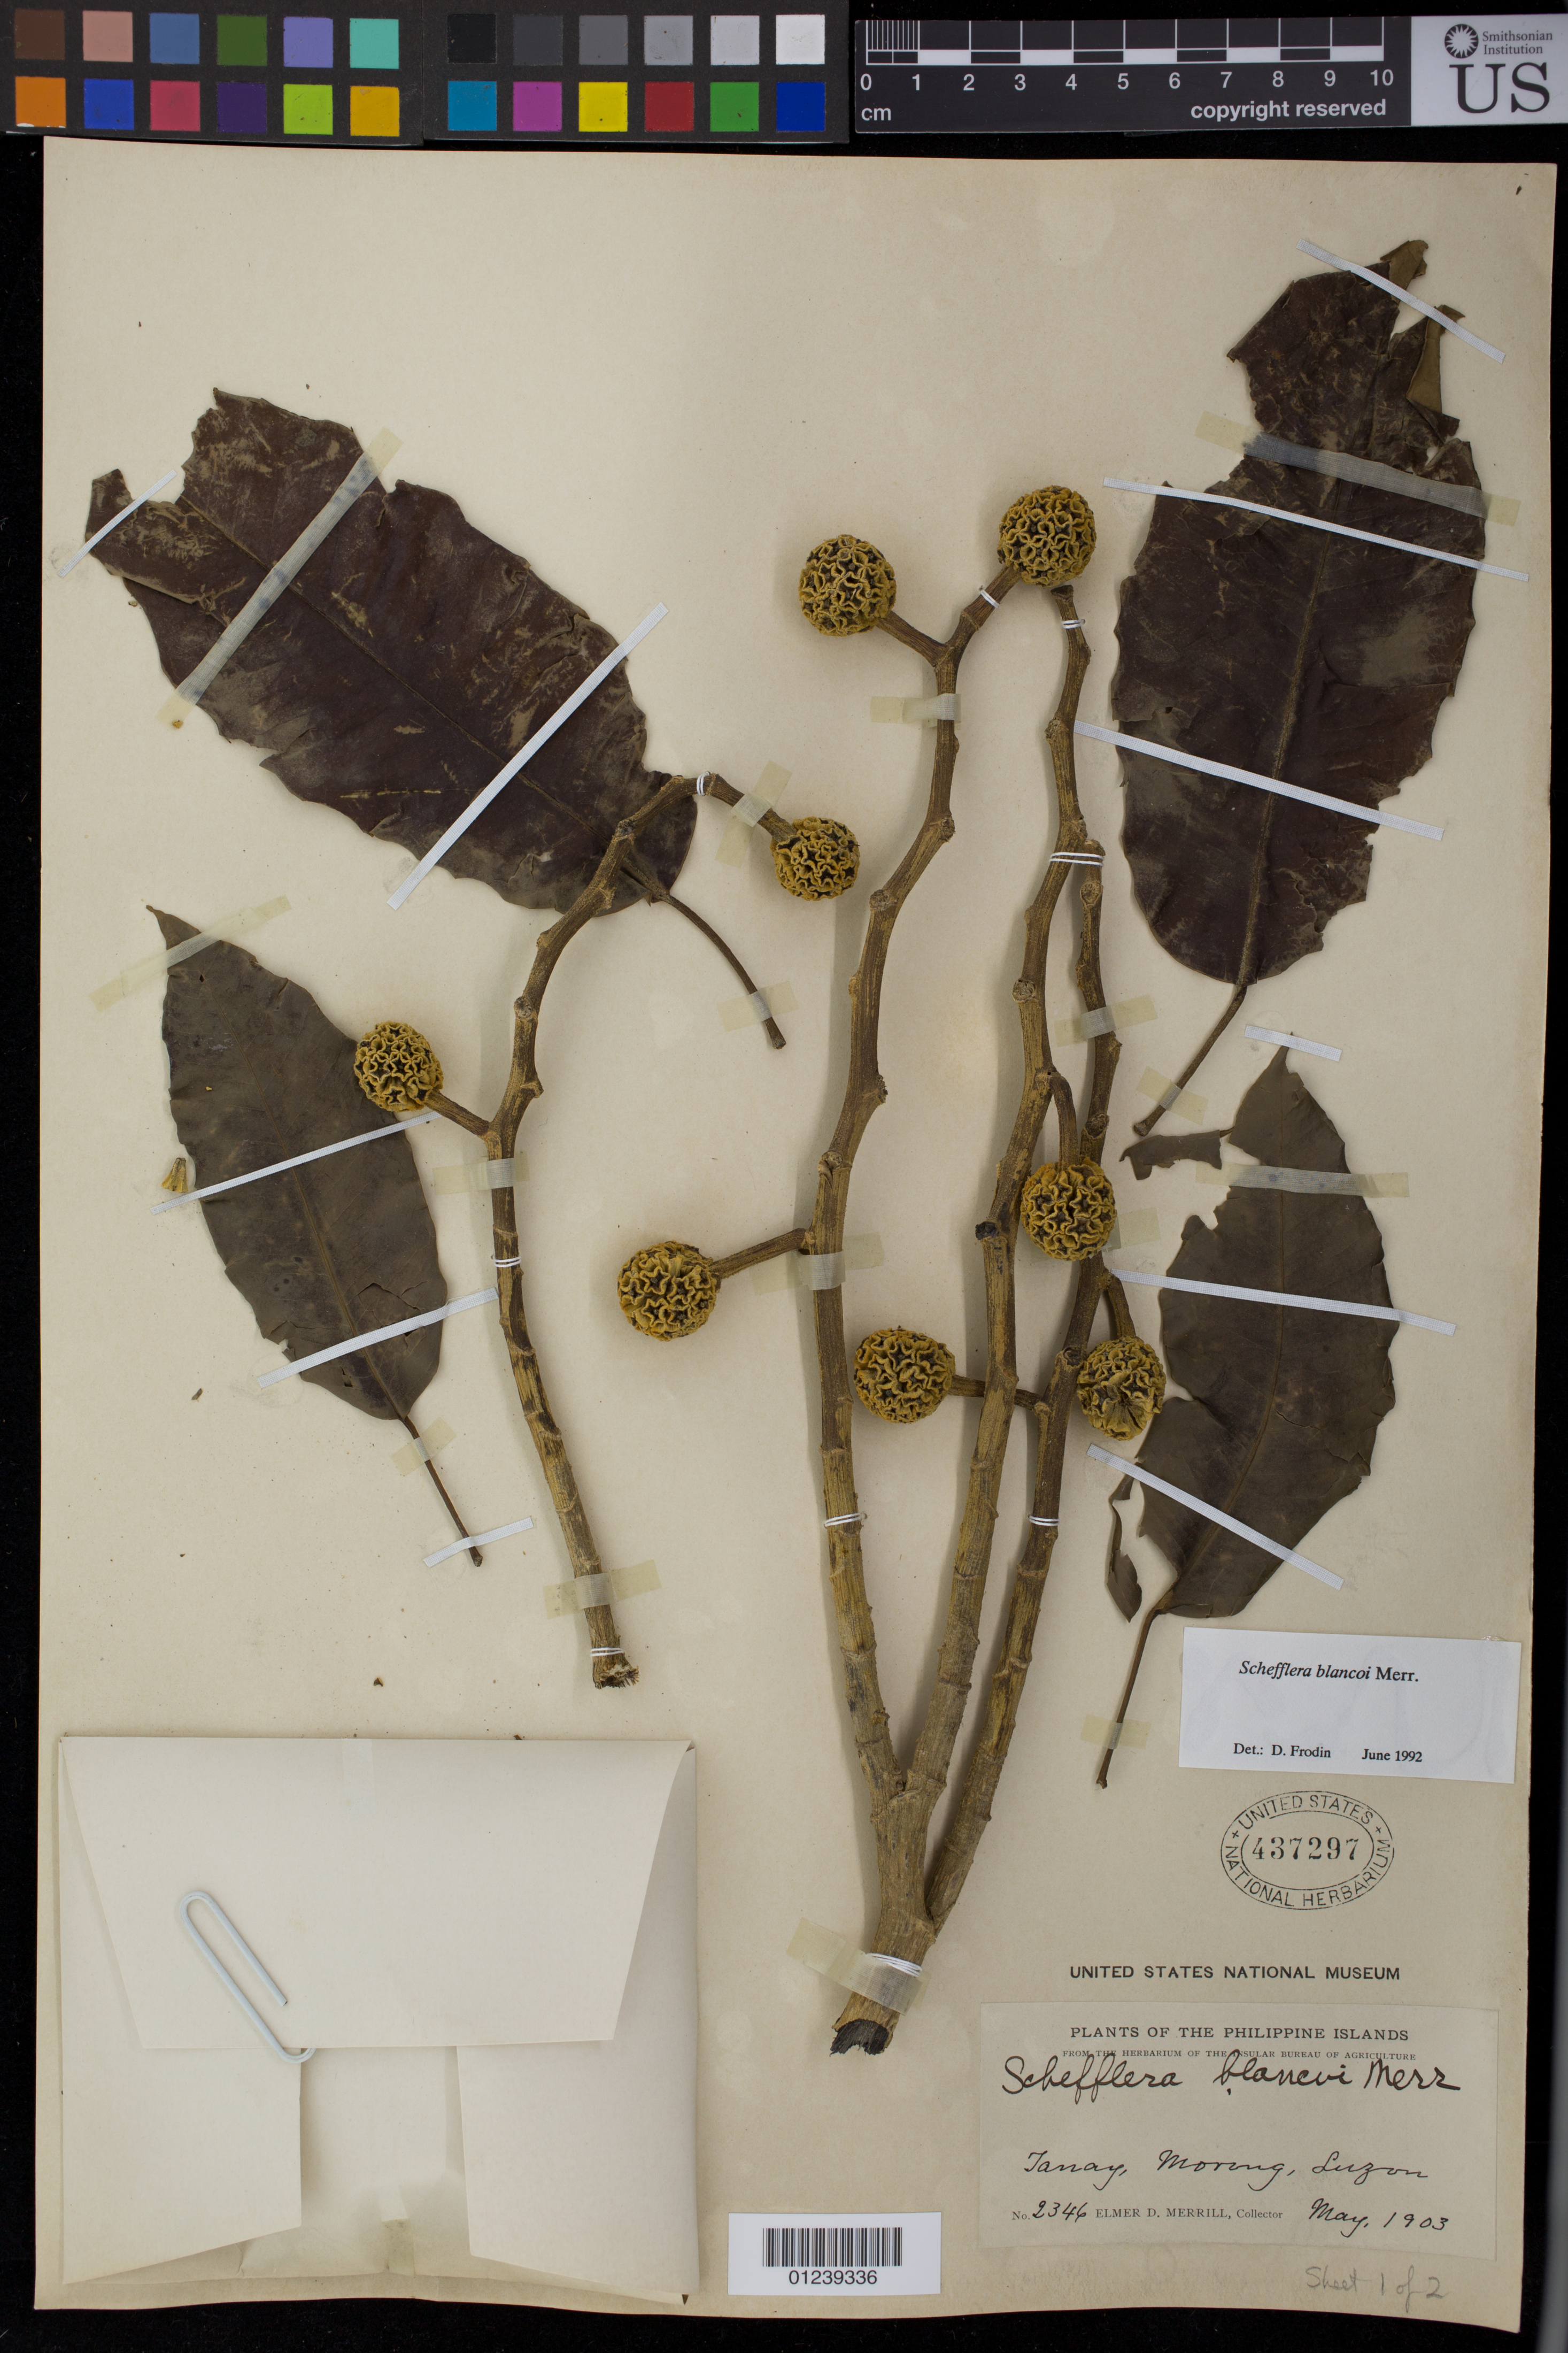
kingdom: Plantae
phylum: Tracheophyta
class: Magnoliopsida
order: Apiales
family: Araliaceae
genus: Schefflera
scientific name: Schefflera blancoi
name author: Merr.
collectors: E. D. Merrill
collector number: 2346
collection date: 1903-05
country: Philippines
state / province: Calabarzon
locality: Tanay, Morong, Luzon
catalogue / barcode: US 437297